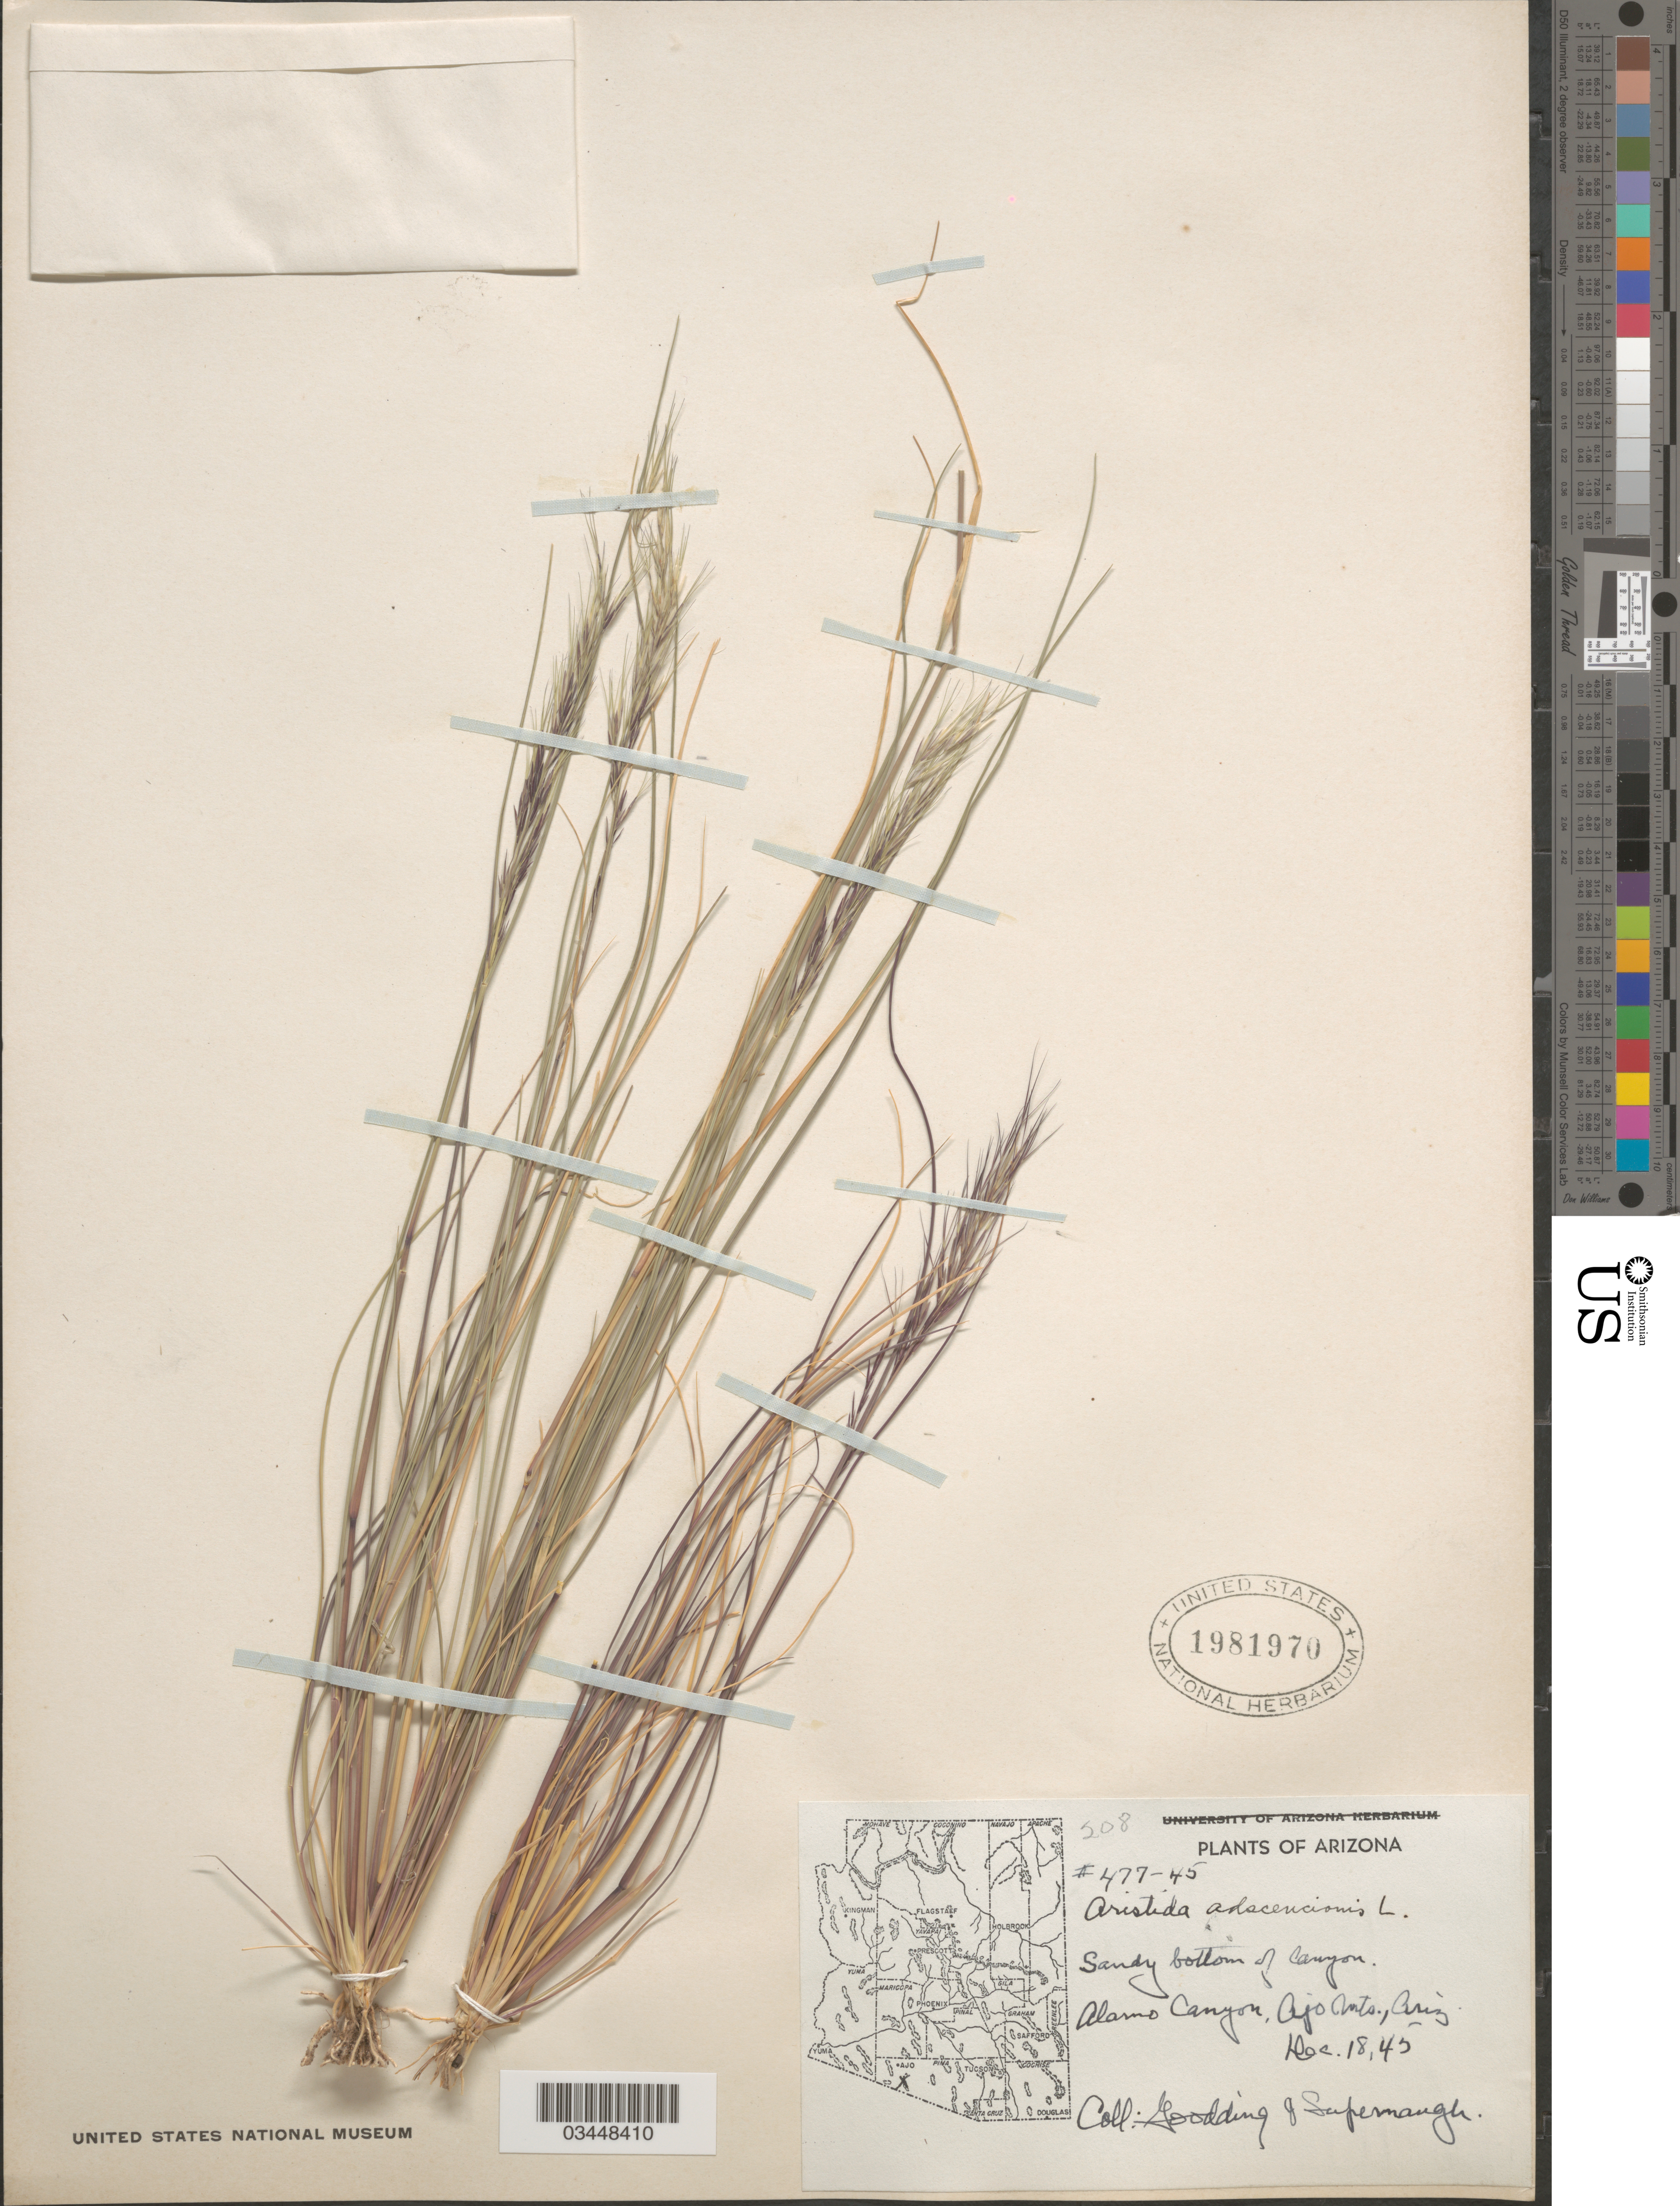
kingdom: Plantae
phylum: Tracheophyta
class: Liliopsida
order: Poales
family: Poaceae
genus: Aristida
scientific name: Aristida adscensionis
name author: L.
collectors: Goodding & W. Supernaugh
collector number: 477-45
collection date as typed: Transcribed d/m/y: 18/12/45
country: United States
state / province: Arizona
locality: Sandy bottom of Canyon. Alamo Canyon, Ajo Mts.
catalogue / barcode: US 1981970